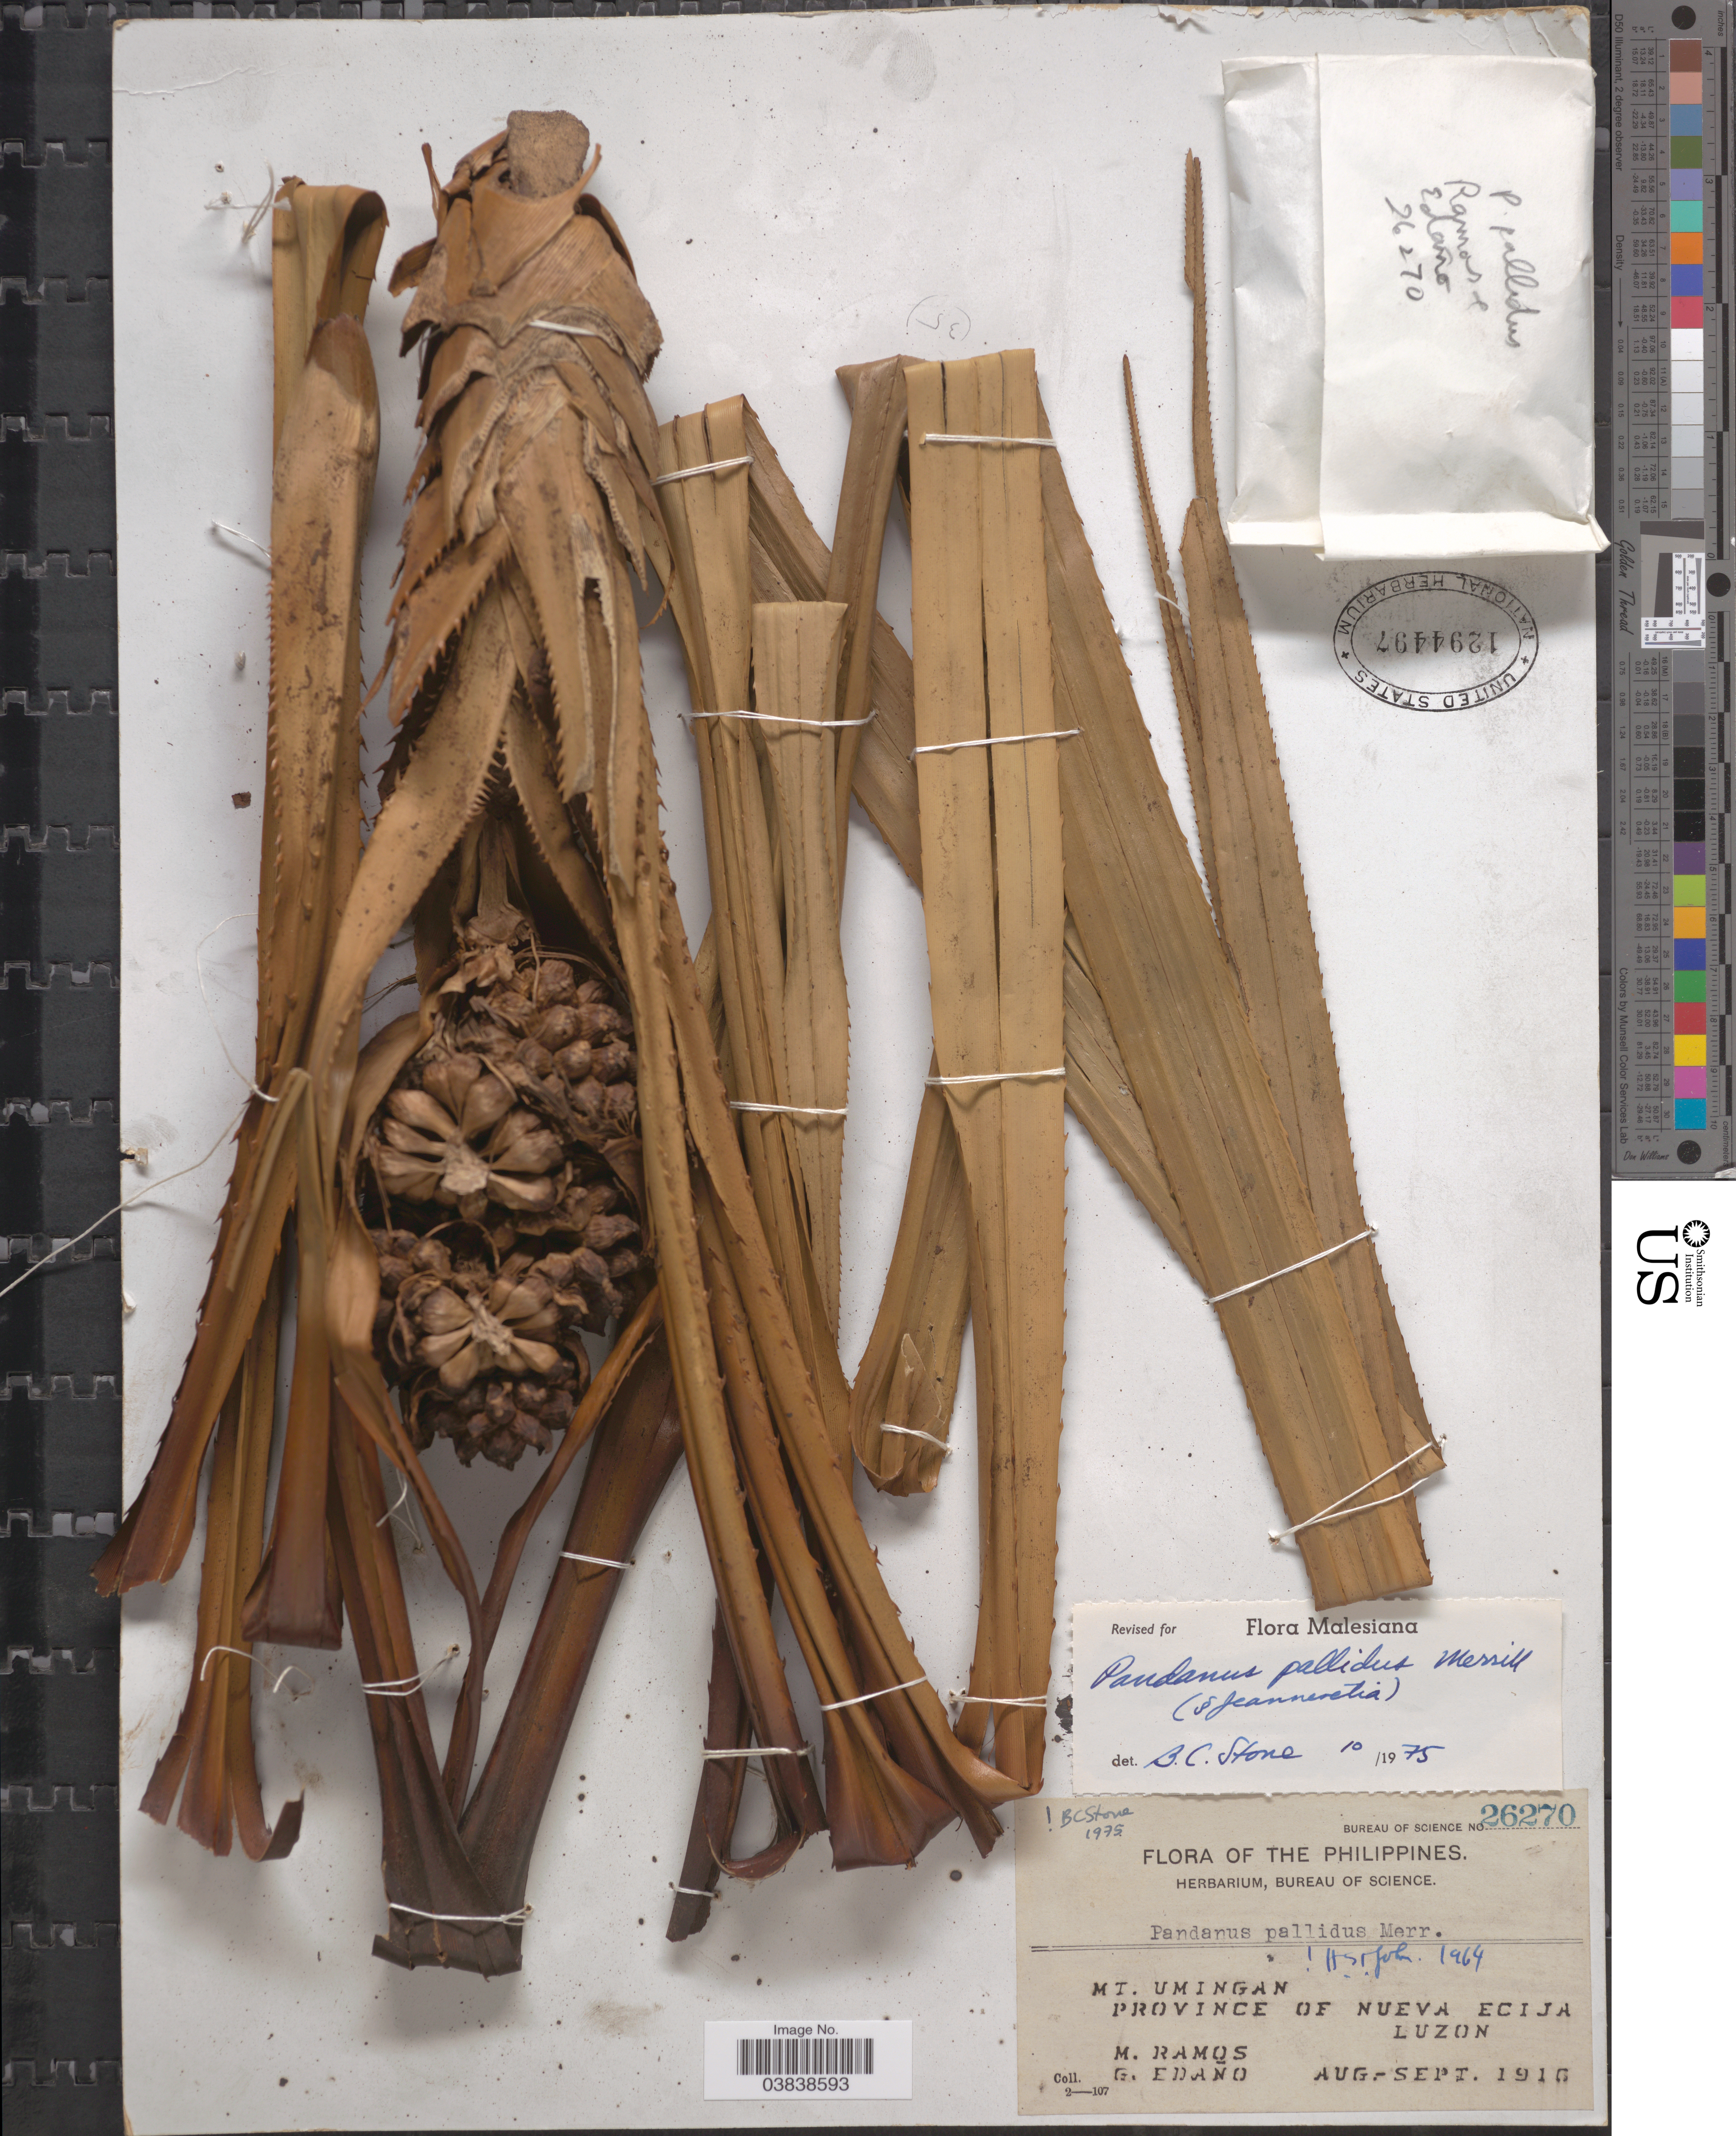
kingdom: Plantae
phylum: Tracheophyta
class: Liliopsida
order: Pandanales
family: Pandanaceae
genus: Pandanus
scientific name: Pandanus pallidus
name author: Merr.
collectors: M. Ramos & G. Edaño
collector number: Bureau of Science 26270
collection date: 1916-08/1916-09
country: Philippines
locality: Mt. Umingan. Province of Nueva Ecija, Luzon.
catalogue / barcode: US 1294497